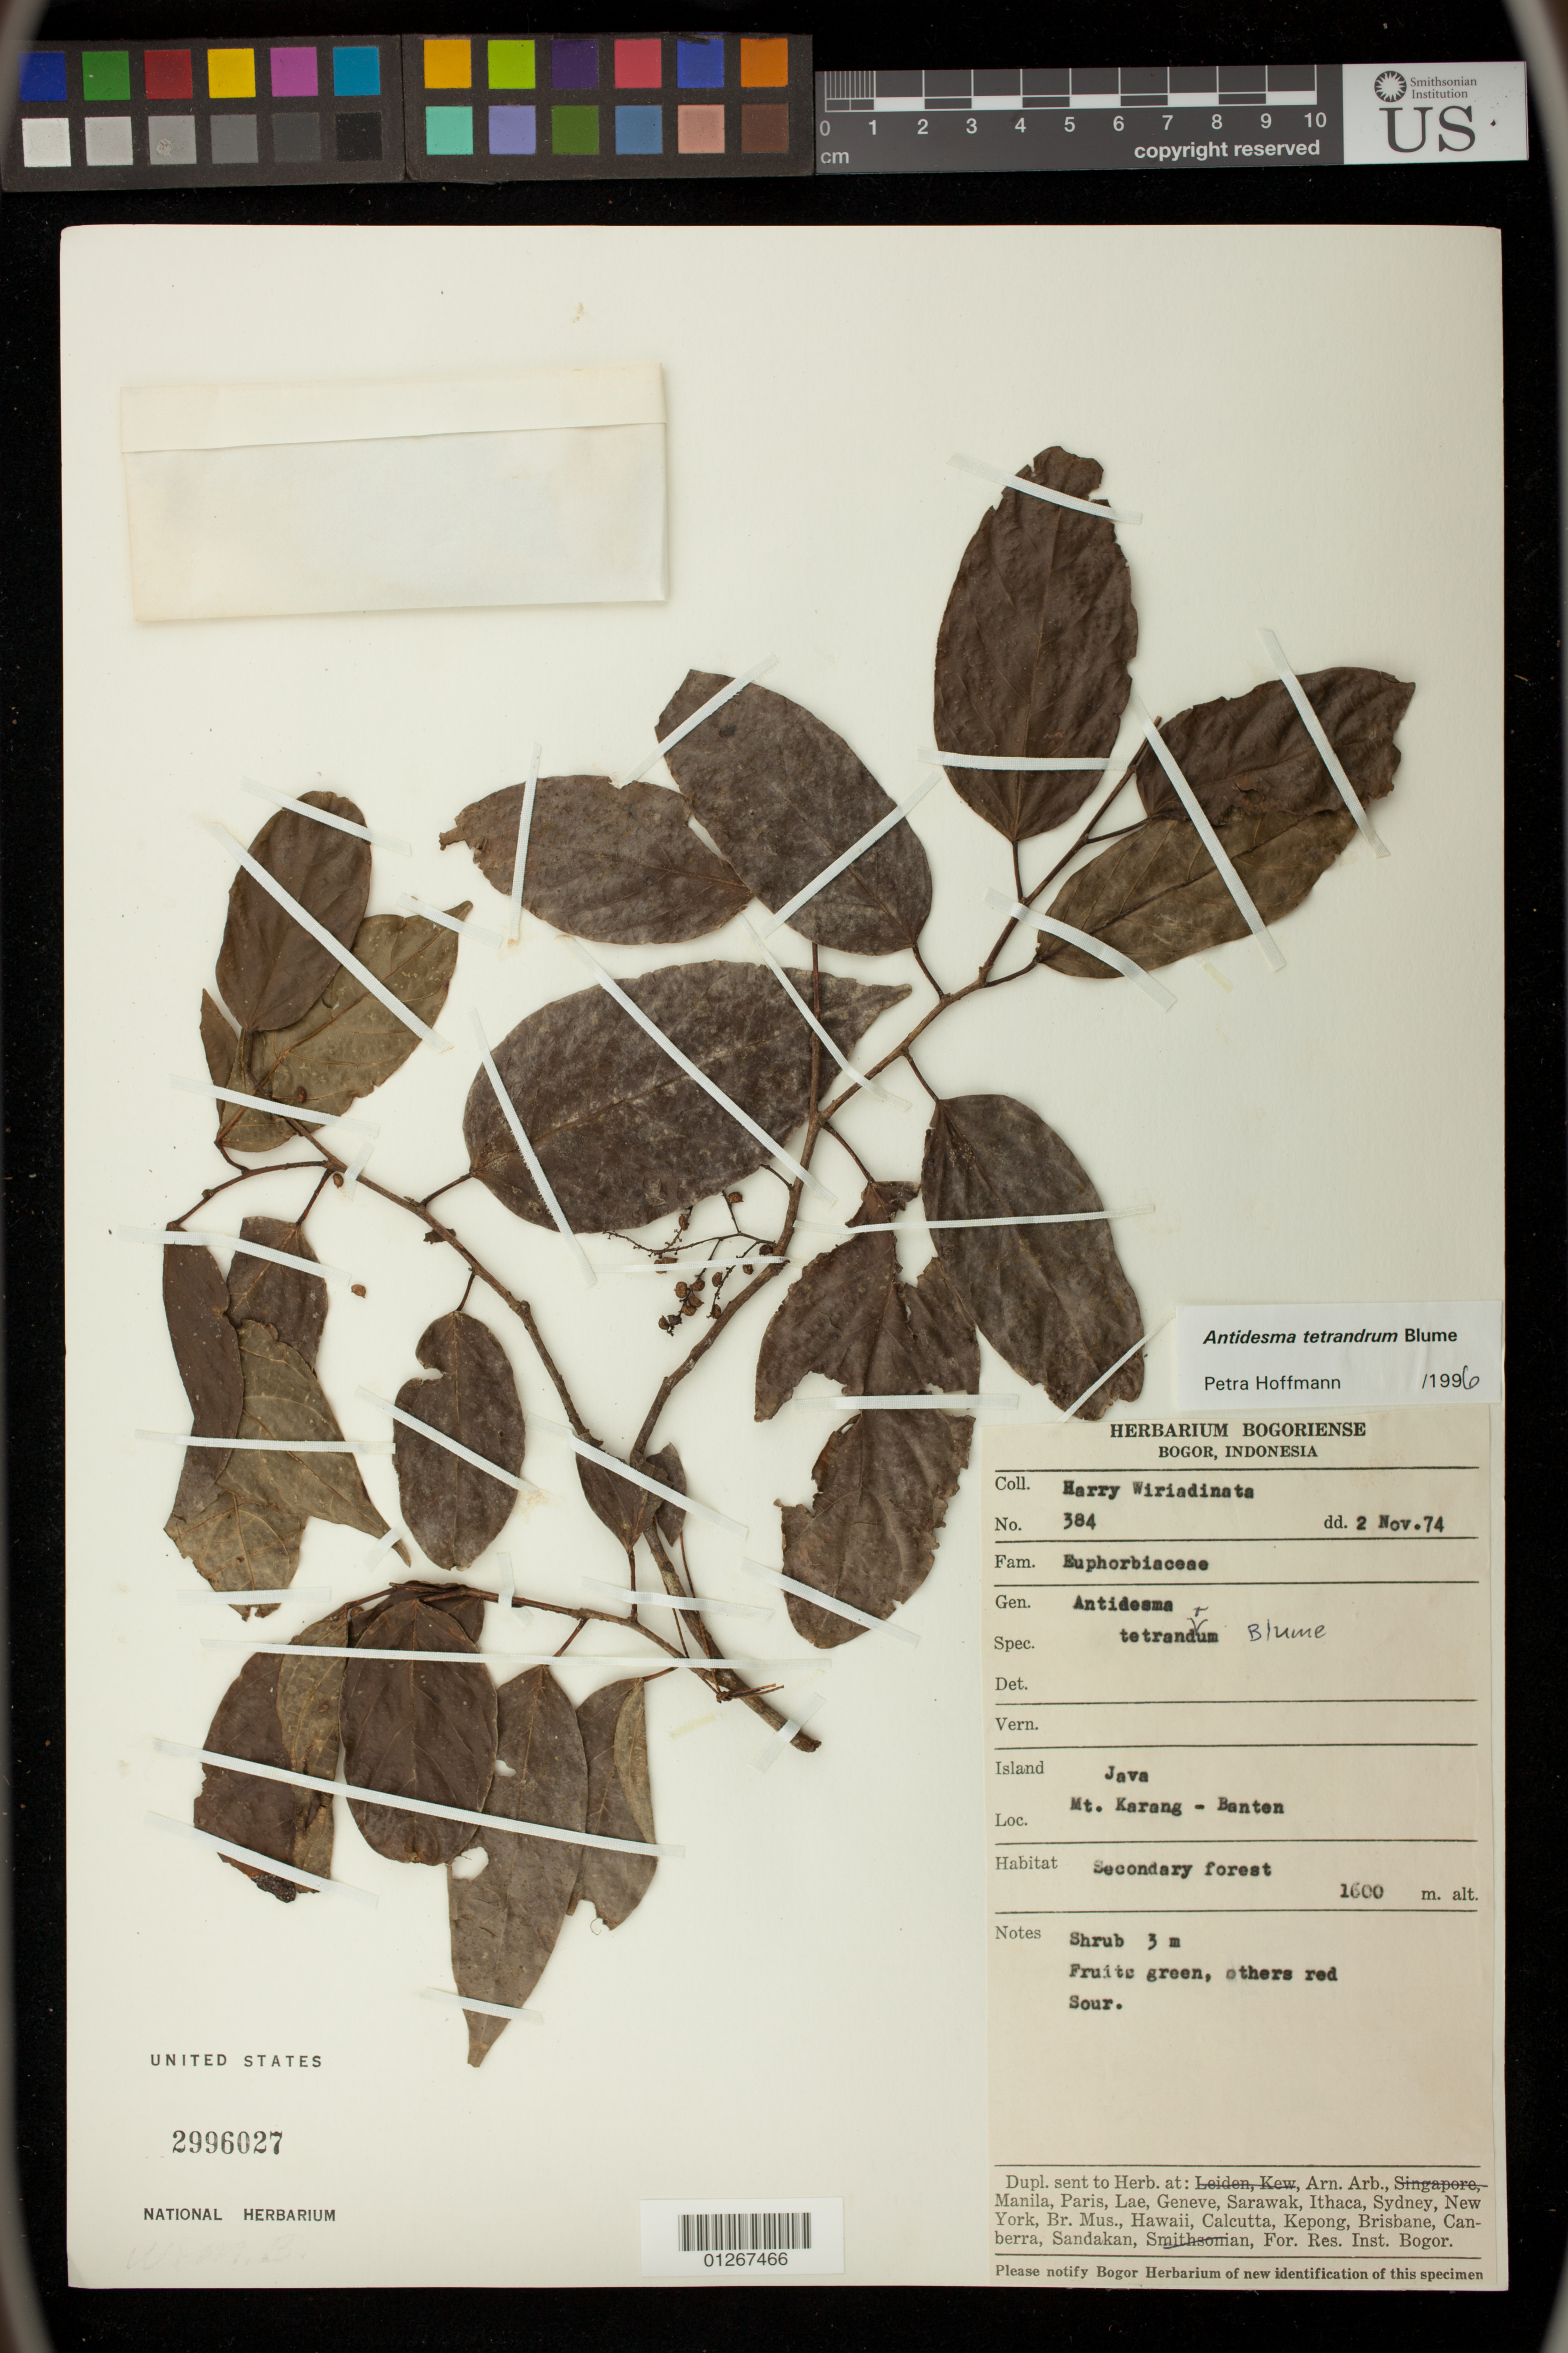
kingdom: Plantae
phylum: Tracheophyta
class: Magnoliopsida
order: Malpighiales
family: Phyllanthaceae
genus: Antidesma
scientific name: Antidesma tetrandrum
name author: Blume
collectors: H. Wiriadinata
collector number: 384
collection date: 1974-11-02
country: Indonesia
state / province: Java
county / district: Jawa Barat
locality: Bogor,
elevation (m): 1600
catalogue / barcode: US 2996027